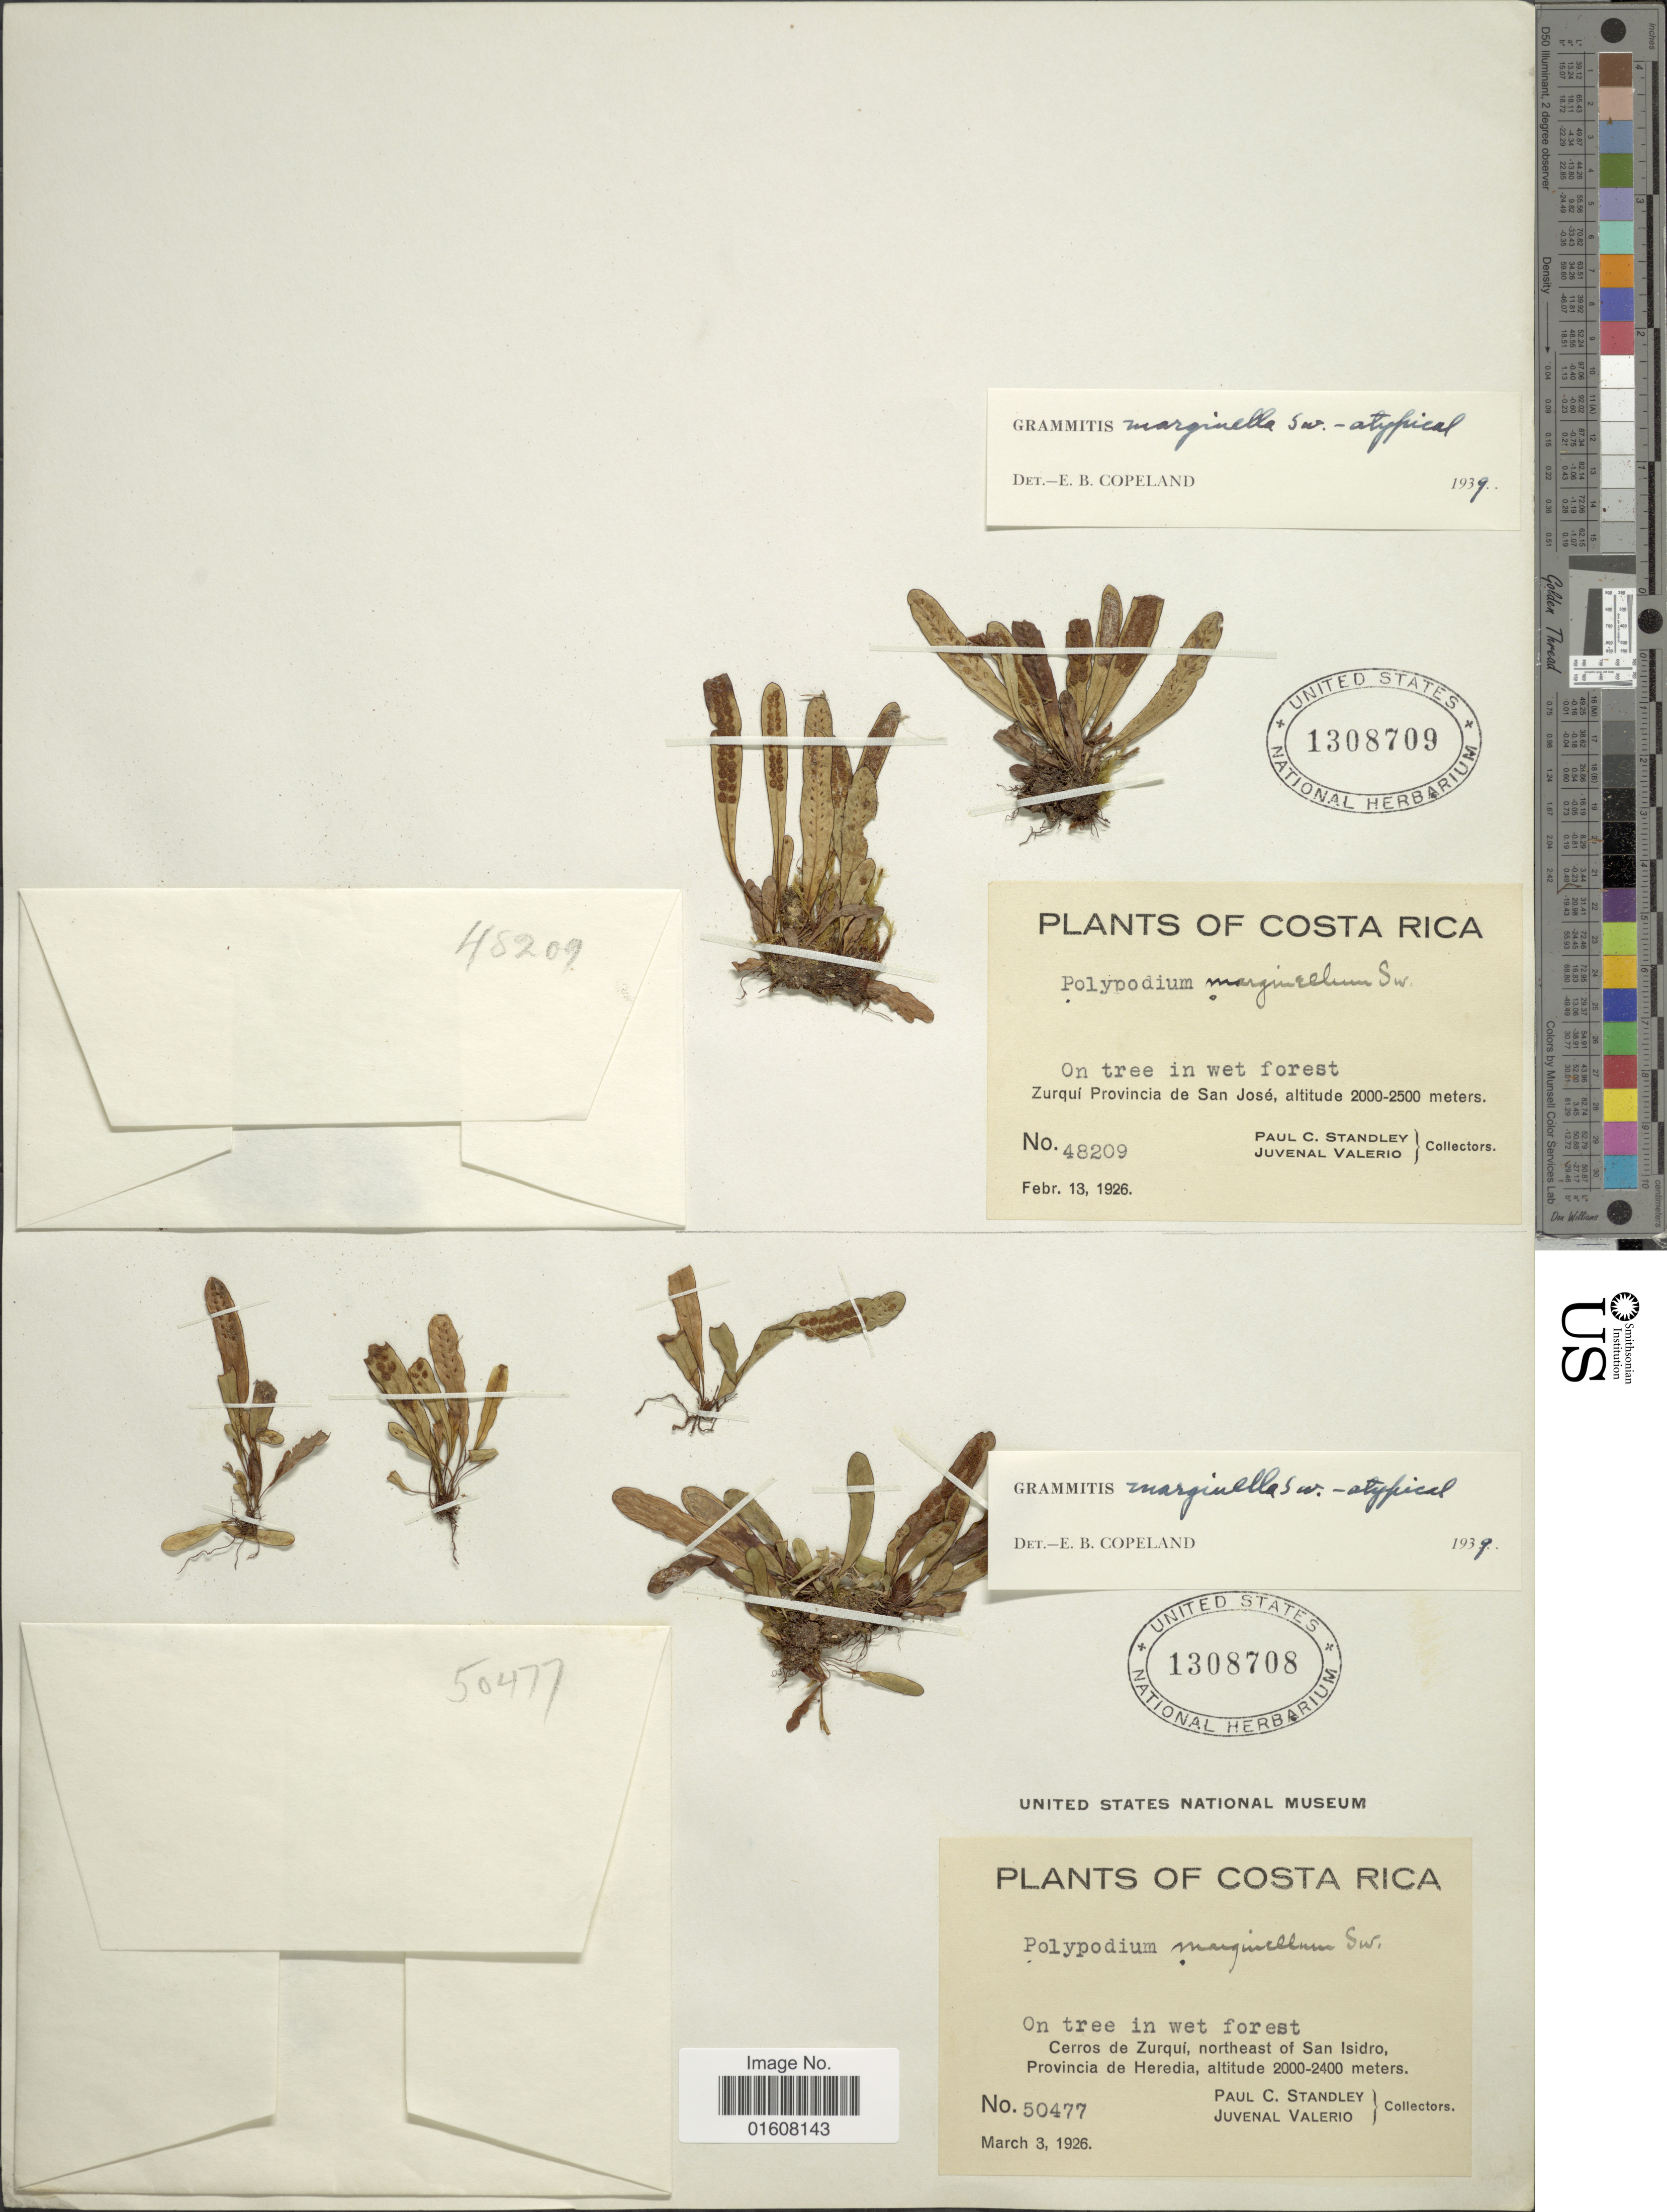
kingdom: Plantae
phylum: Tracheophyta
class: Polypodiopsida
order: Polypodiales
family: Polypodiaceae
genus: Grammitis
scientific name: Grammitis marginella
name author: (Sw.) Sw.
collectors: P. C. Standley & J. Valerio R.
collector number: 50477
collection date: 1926-03-03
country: Costa Rica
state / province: Heredia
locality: Cerros de Zurquí, northeast of San Isidro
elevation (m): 2000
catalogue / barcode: US 1308708